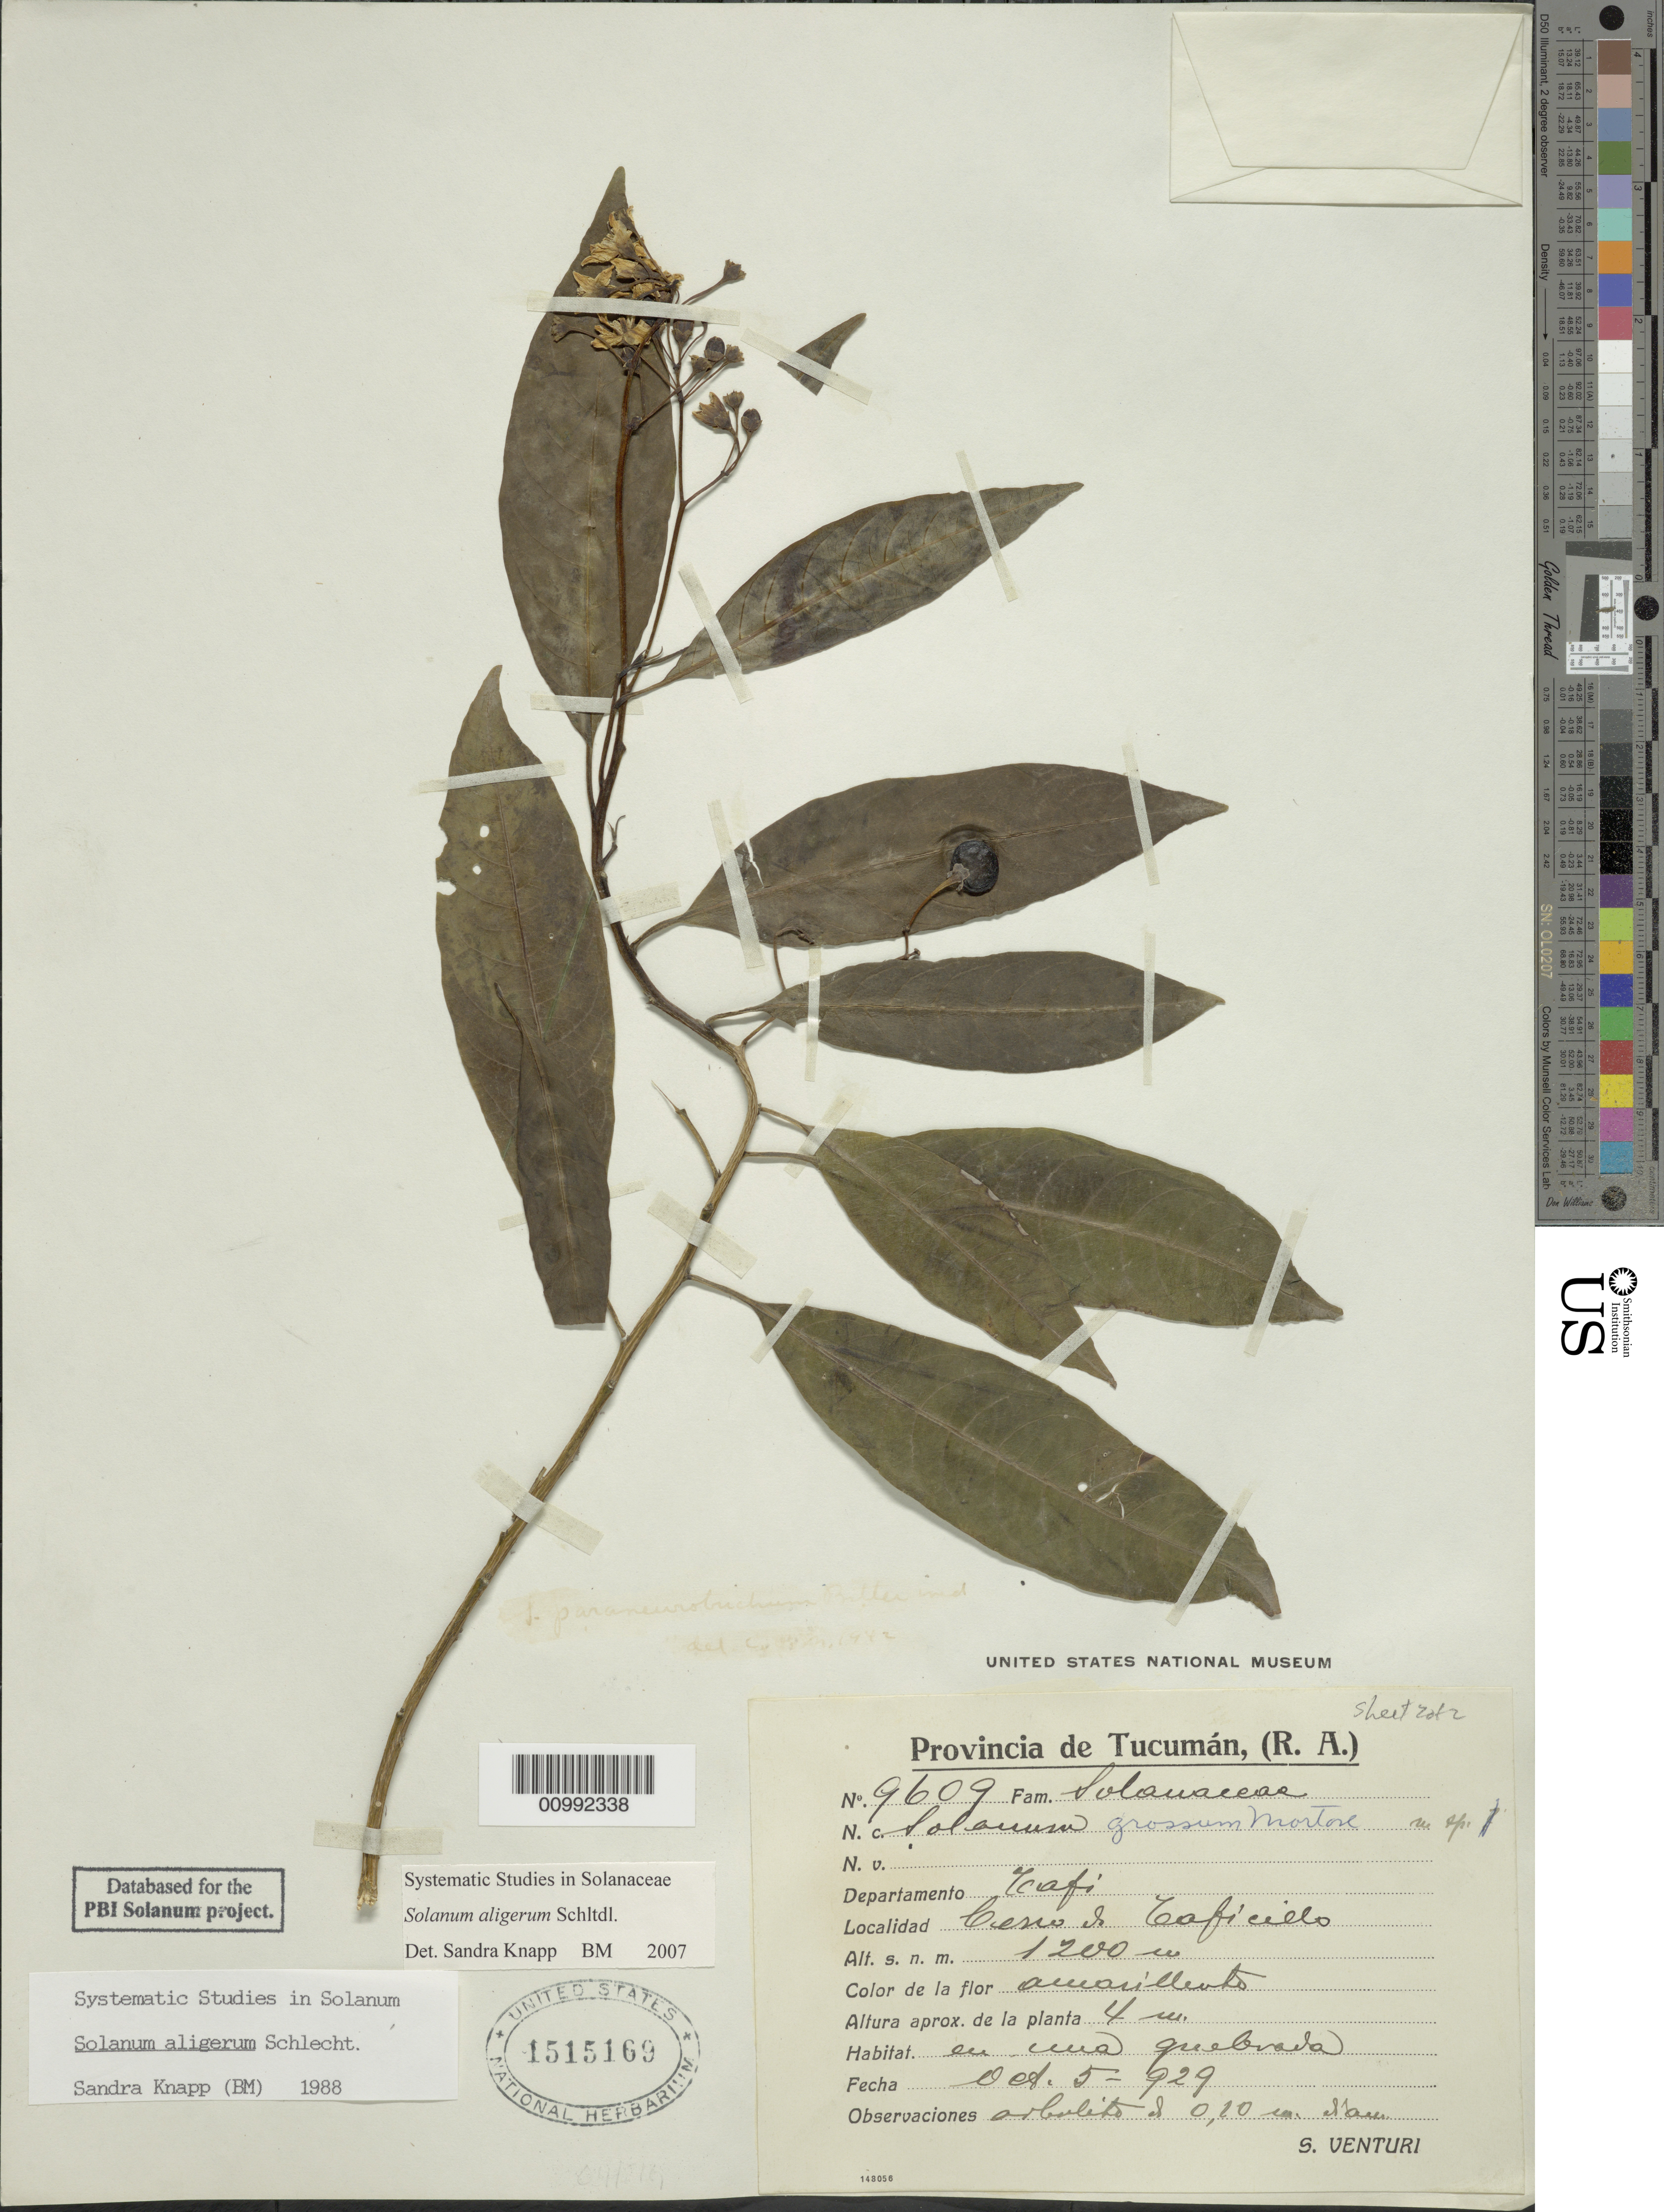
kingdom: Plantae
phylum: Tracheophyta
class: Magnoliopsida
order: Solanales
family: Solanaceae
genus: Solanum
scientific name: Solanum aligerum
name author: Schltdl.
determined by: Knapp, S. D.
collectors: S. Venturi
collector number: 9609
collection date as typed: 5 Oct 1929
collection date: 1929-10-05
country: Argentina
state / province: Tucumán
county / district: Tafí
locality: Cerra de Taficillo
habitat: en una quebraia [?]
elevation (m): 1200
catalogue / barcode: US 1515169